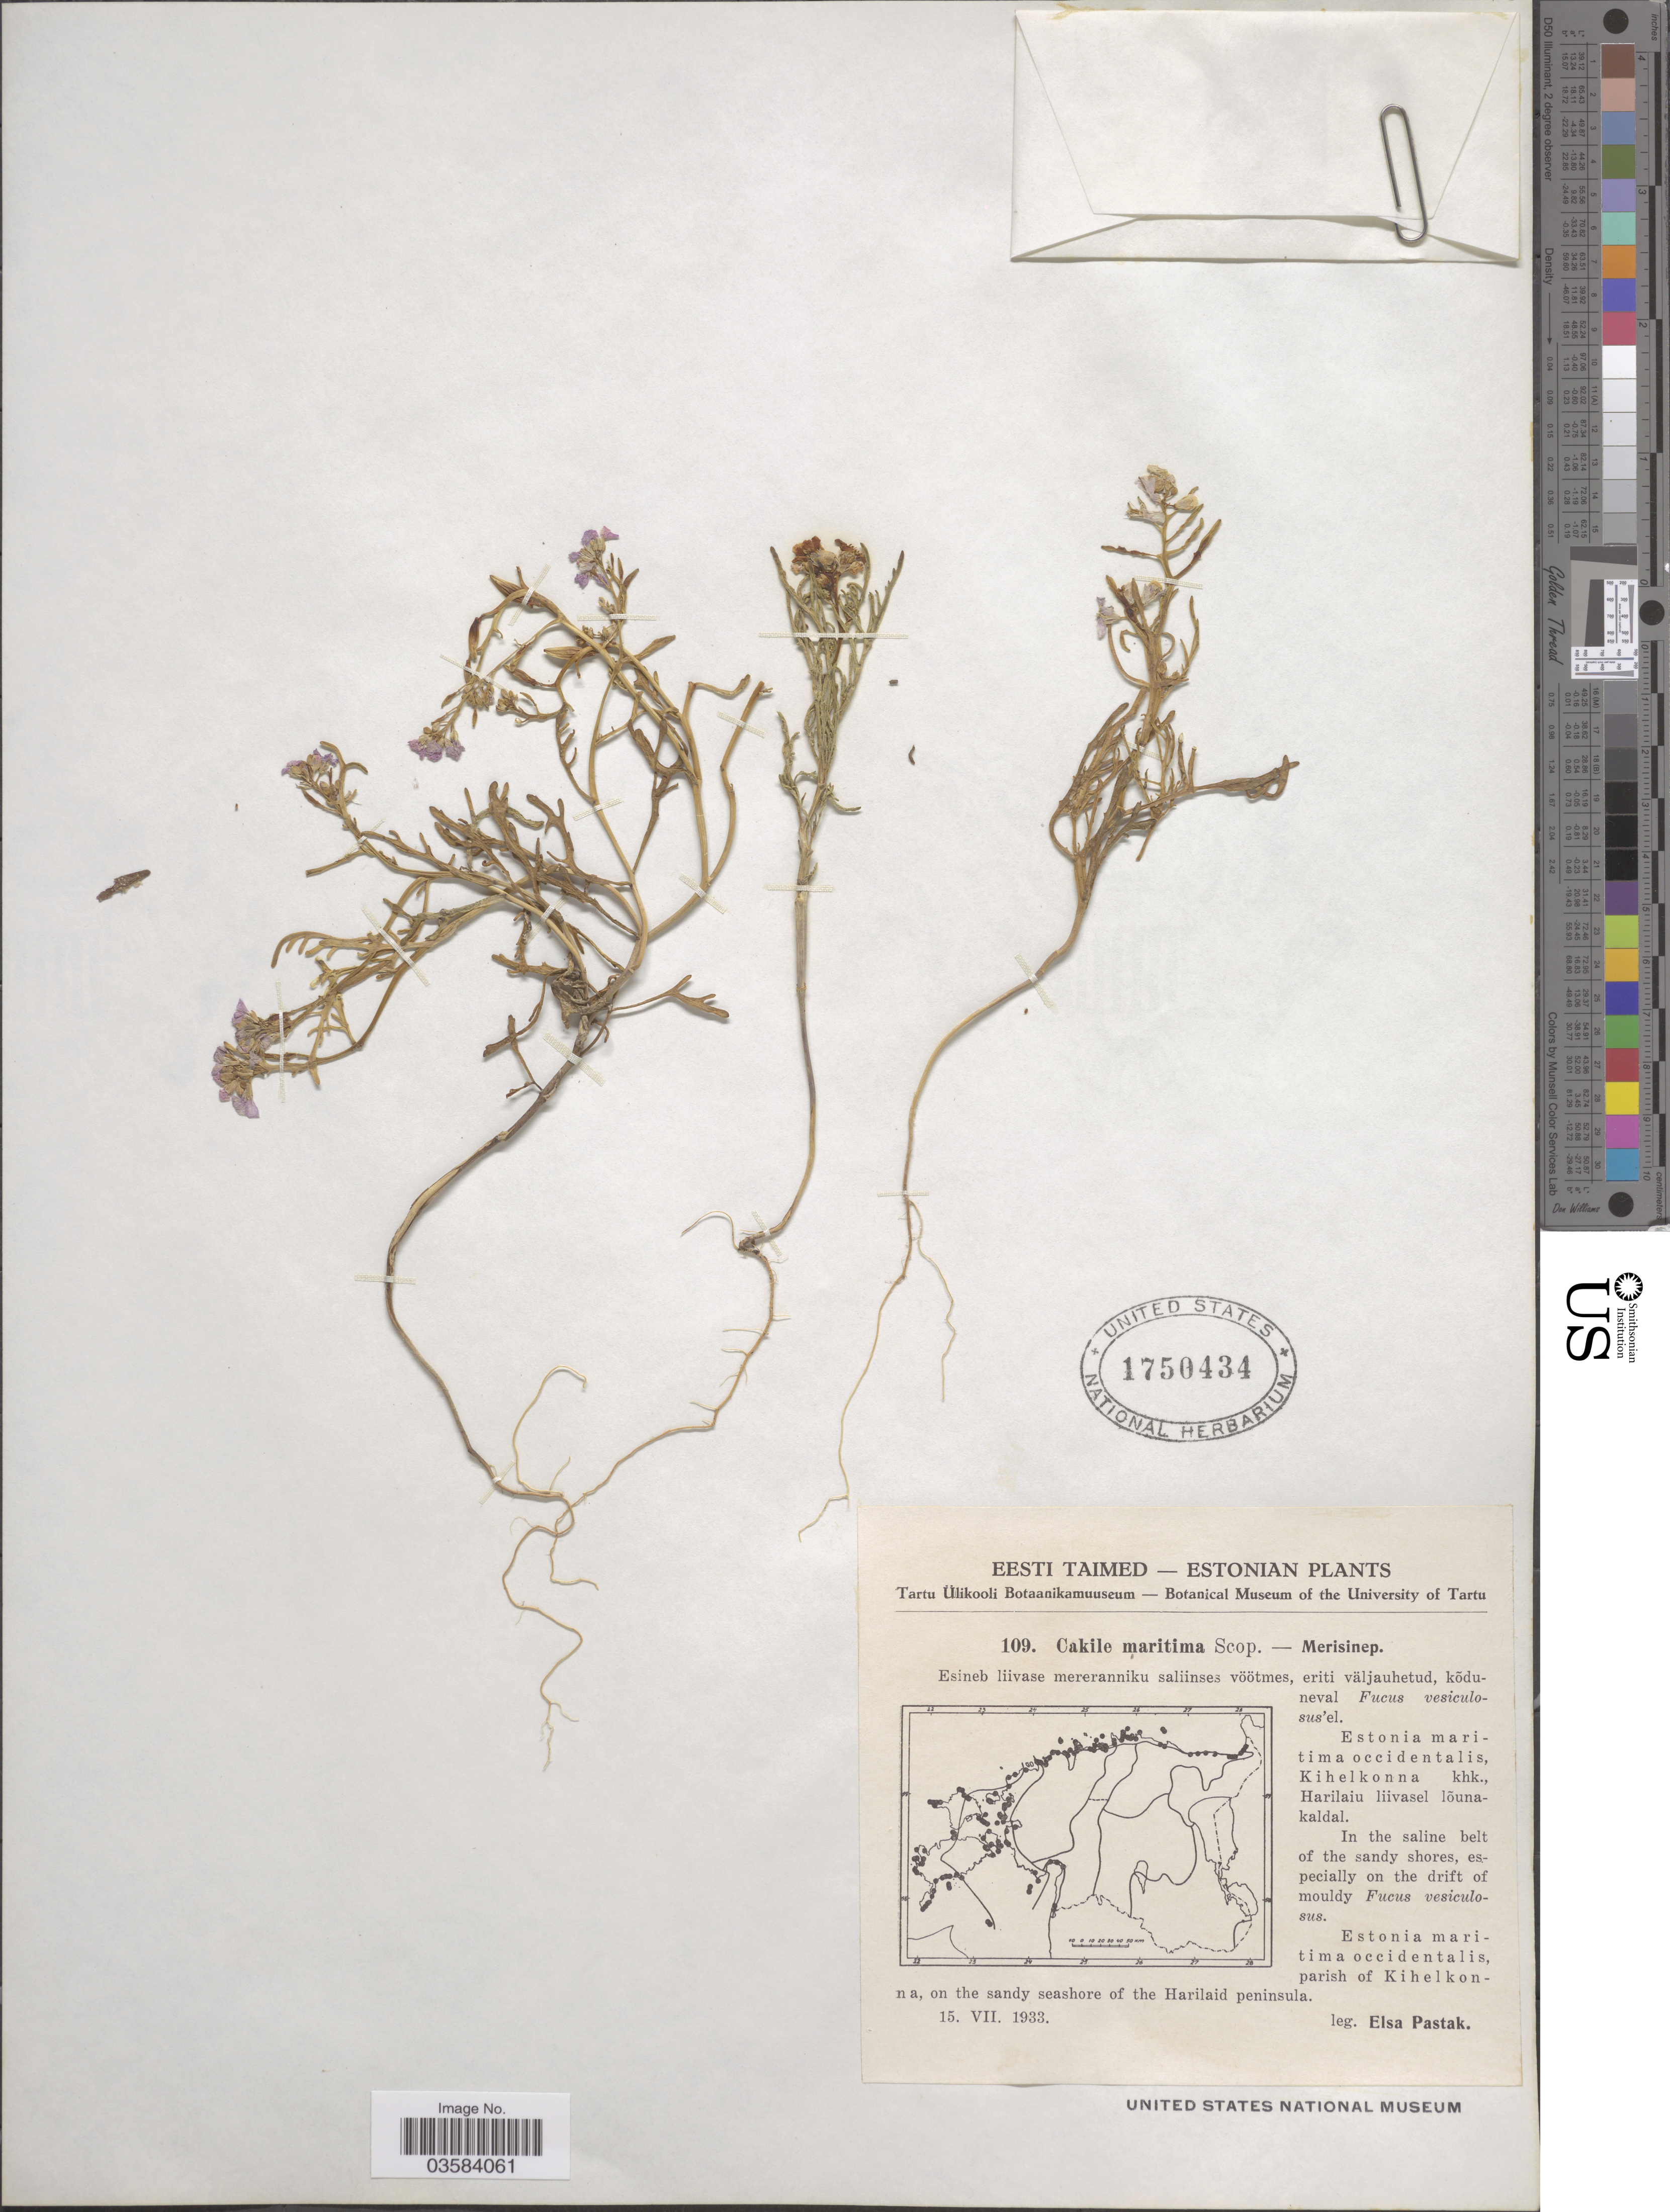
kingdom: Plantae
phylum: Tracheophyta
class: Magnoliopsida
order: Brassicales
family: Brassicaceae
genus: Cakile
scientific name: Cakile maritima subsp. maritima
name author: Scop.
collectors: E. Pastak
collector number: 109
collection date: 1933-07-15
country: Estonia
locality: Eesti Taimed. [unsure placement] Estonia maritima occidentalis, parish of Kihelkonna, on the sandy seashore of the Harilaid penisula.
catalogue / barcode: US 1750434